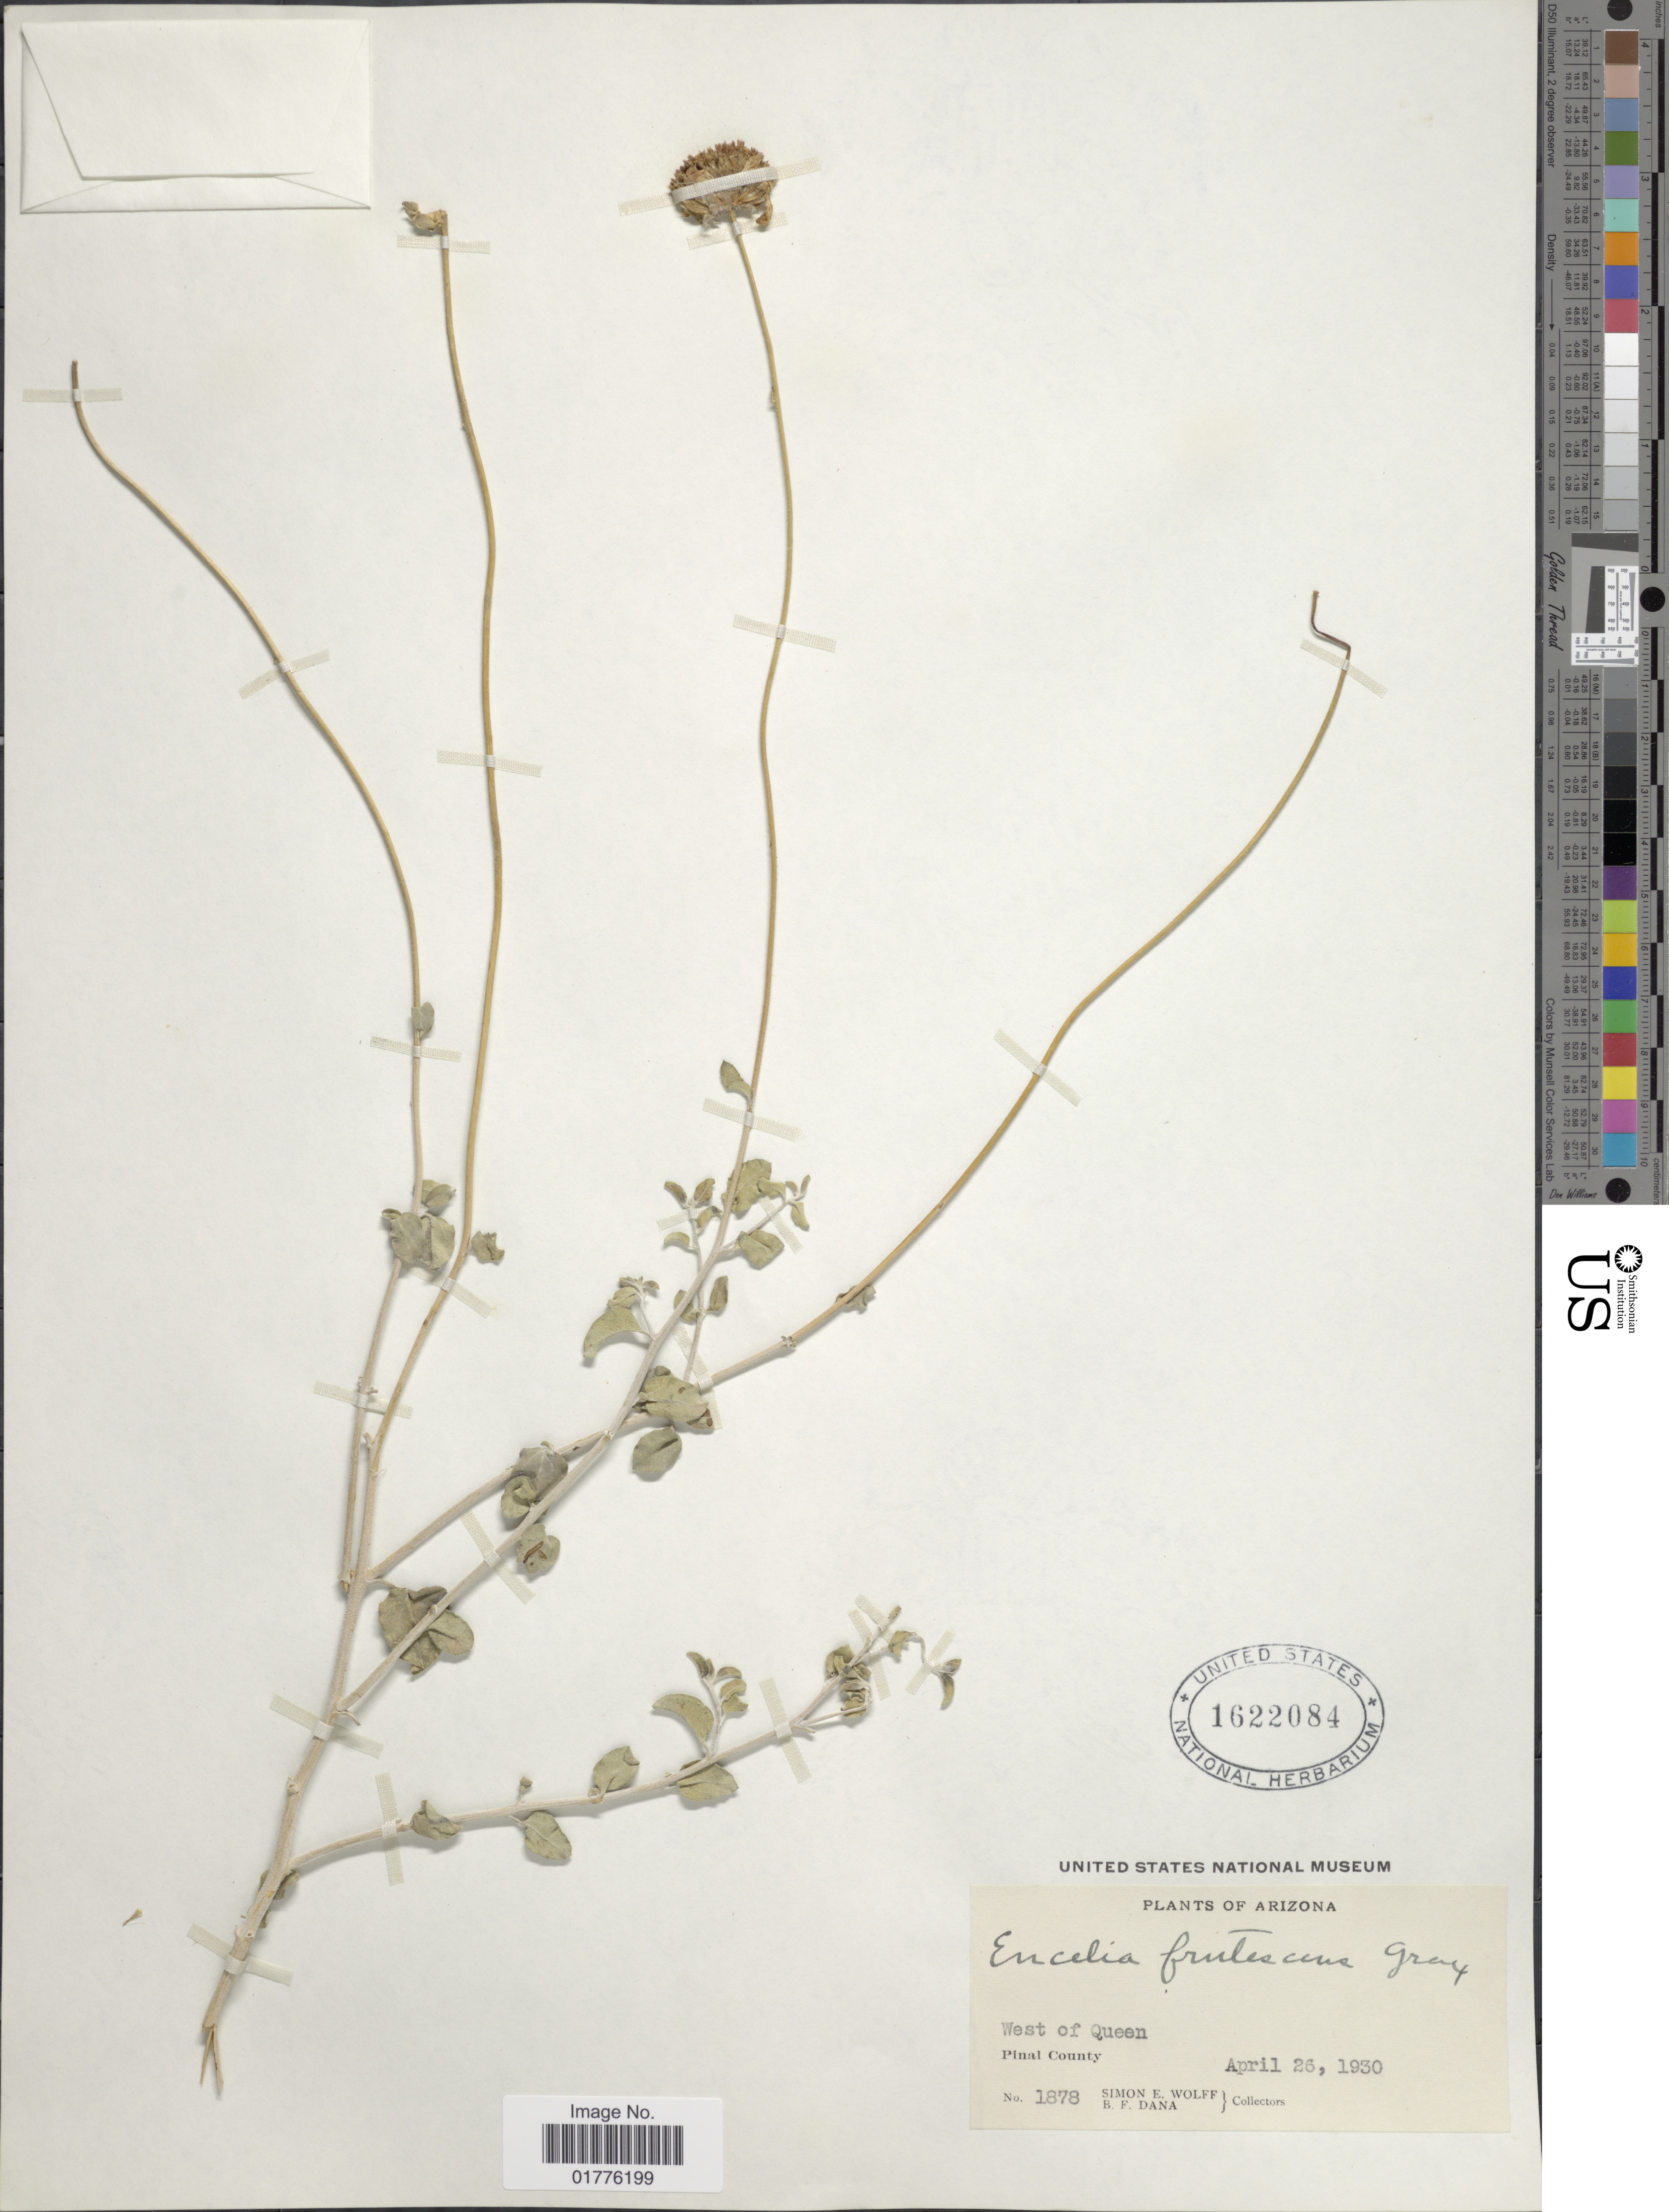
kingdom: Plantae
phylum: Tracheophyta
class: Magnoliopsida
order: Asterales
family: Asteraceae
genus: Encelia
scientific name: Encelia frutescens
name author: (A. Gray) A. Gray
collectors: S. E. Wolff & B. Dana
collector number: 1878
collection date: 1930-04-26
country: United States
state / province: Arizona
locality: West of Queen. Pinal County. Arizona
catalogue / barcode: US 1622084